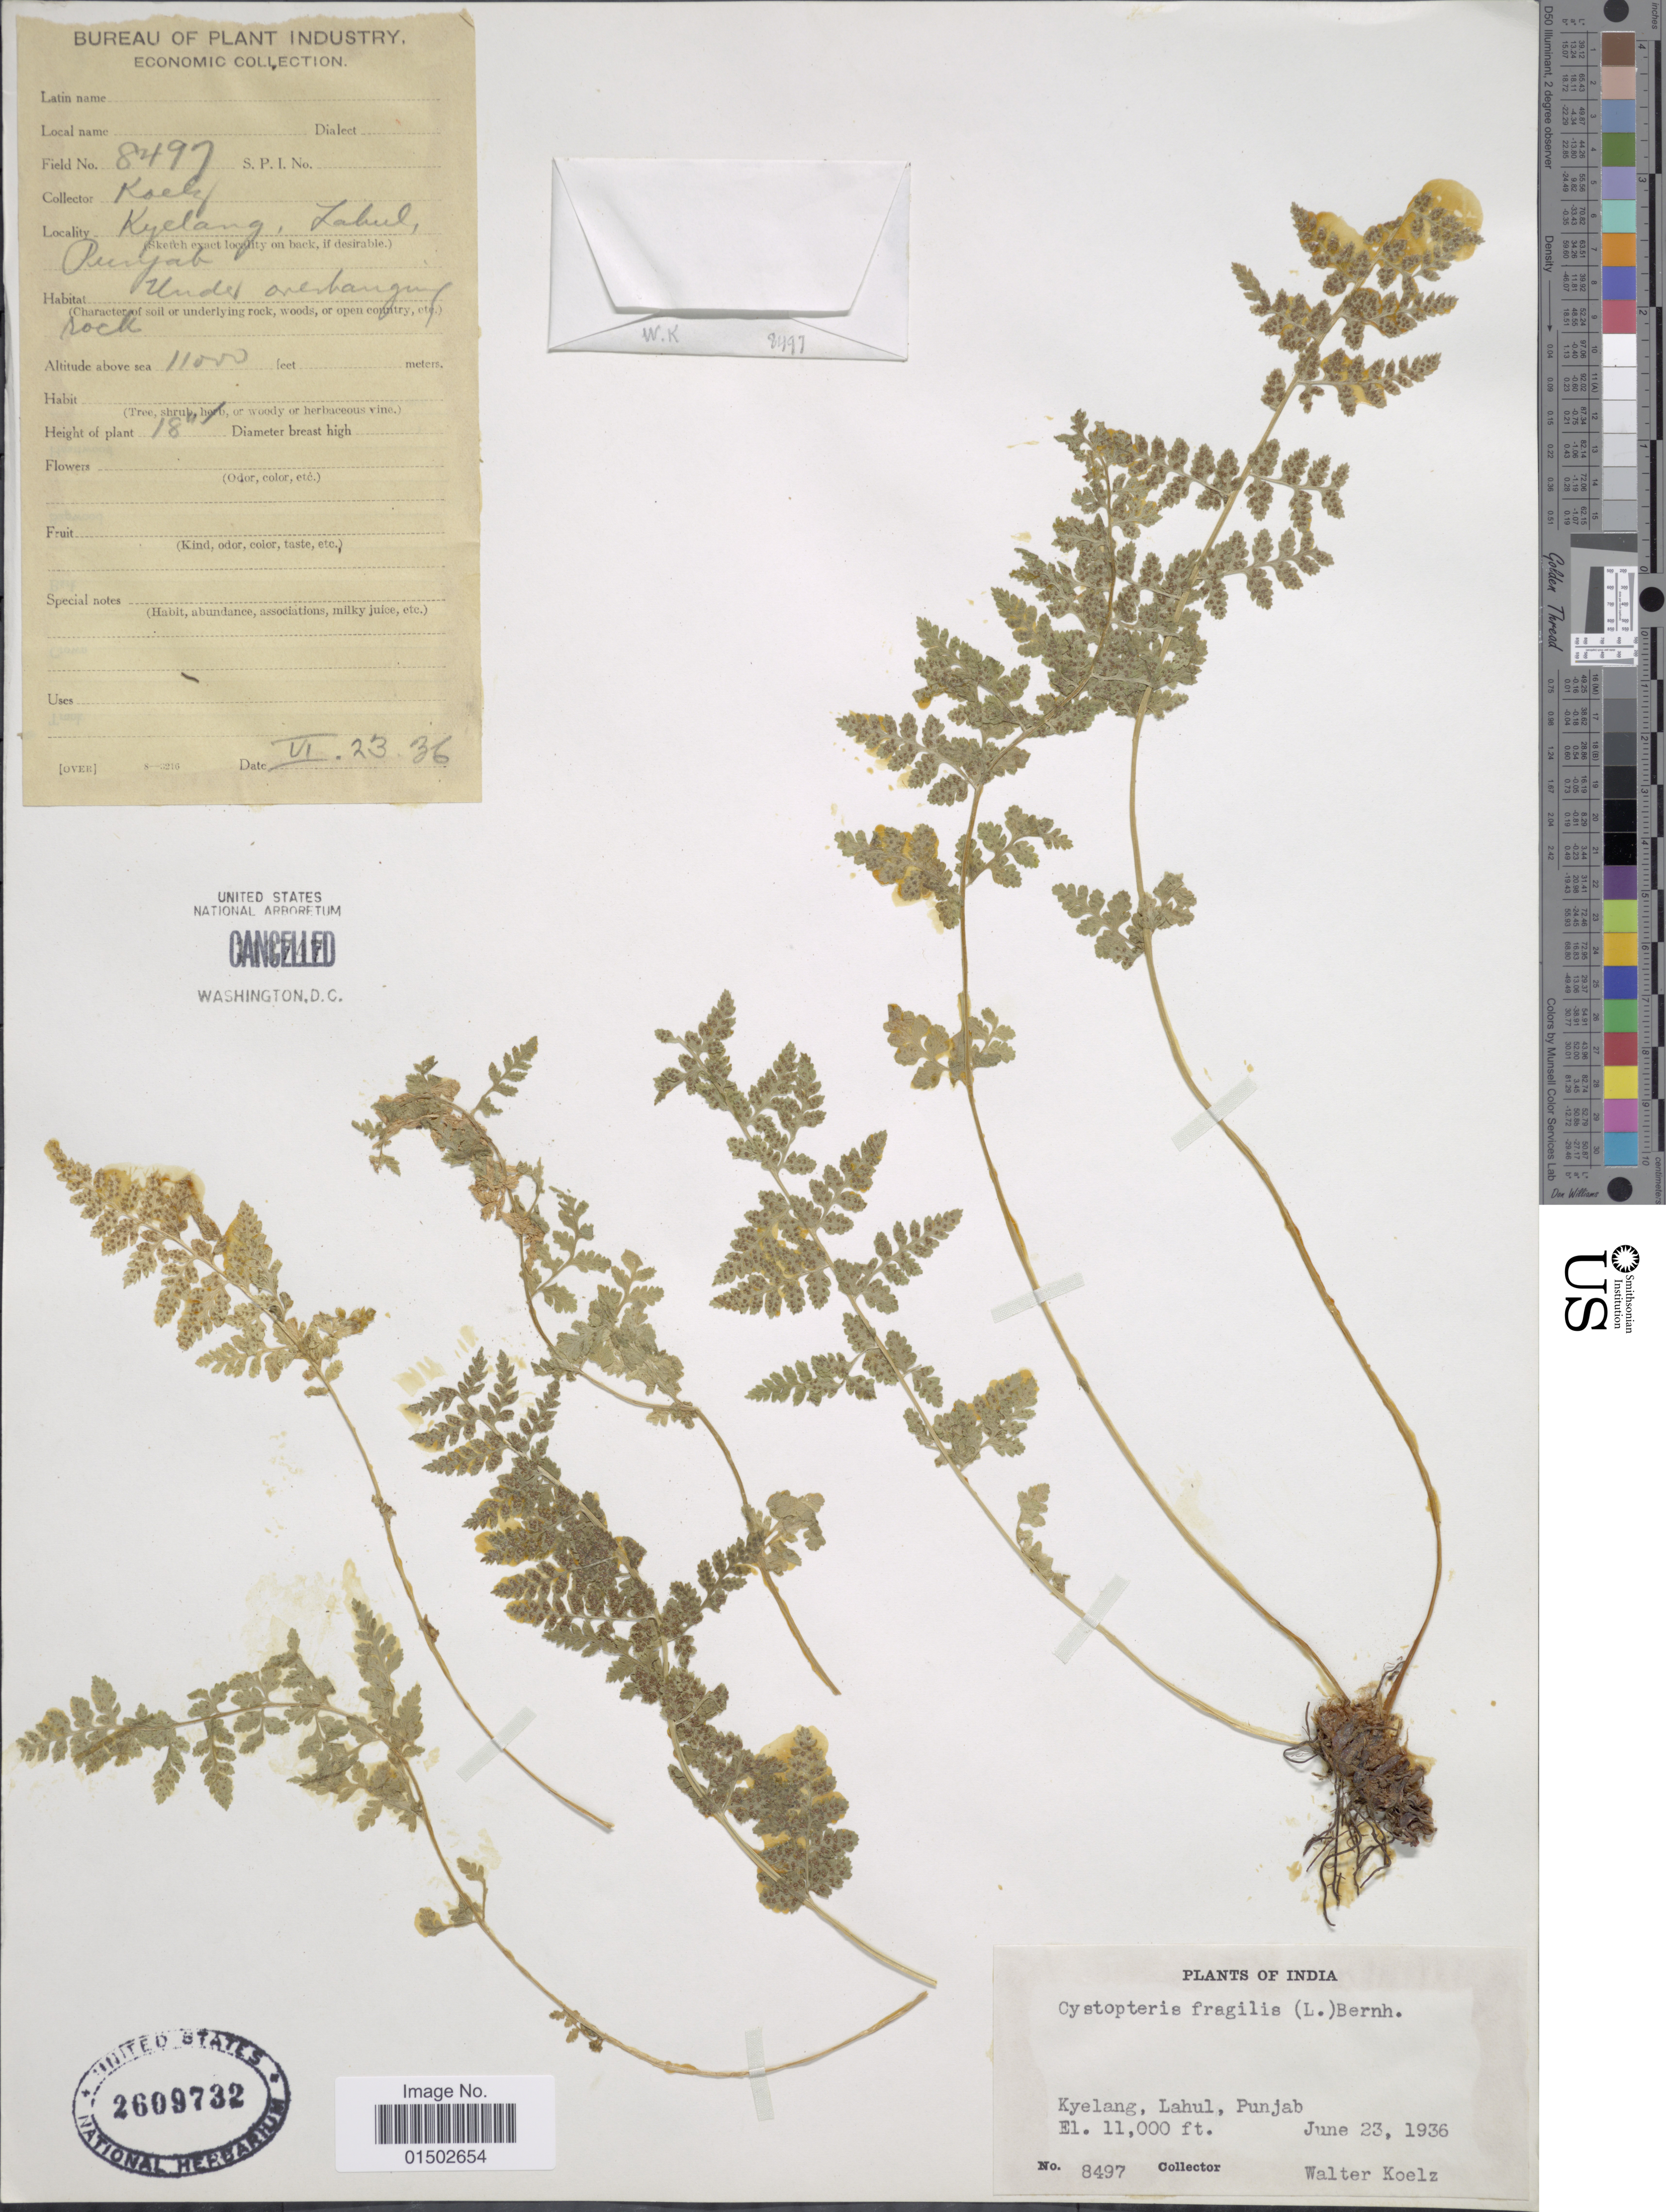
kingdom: Plantae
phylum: Tracheophyta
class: Polypodiopsida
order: Polypodiales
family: Cystopteridaceae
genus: Cystopteris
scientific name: Cystopteris fragilis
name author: (L.) Bernh.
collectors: W. N. Koelz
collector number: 8497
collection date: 1936-06-23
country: India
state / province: Punjab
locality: Kyelang, Lahul, Punjab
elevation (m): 3353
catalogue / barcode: US 2609732